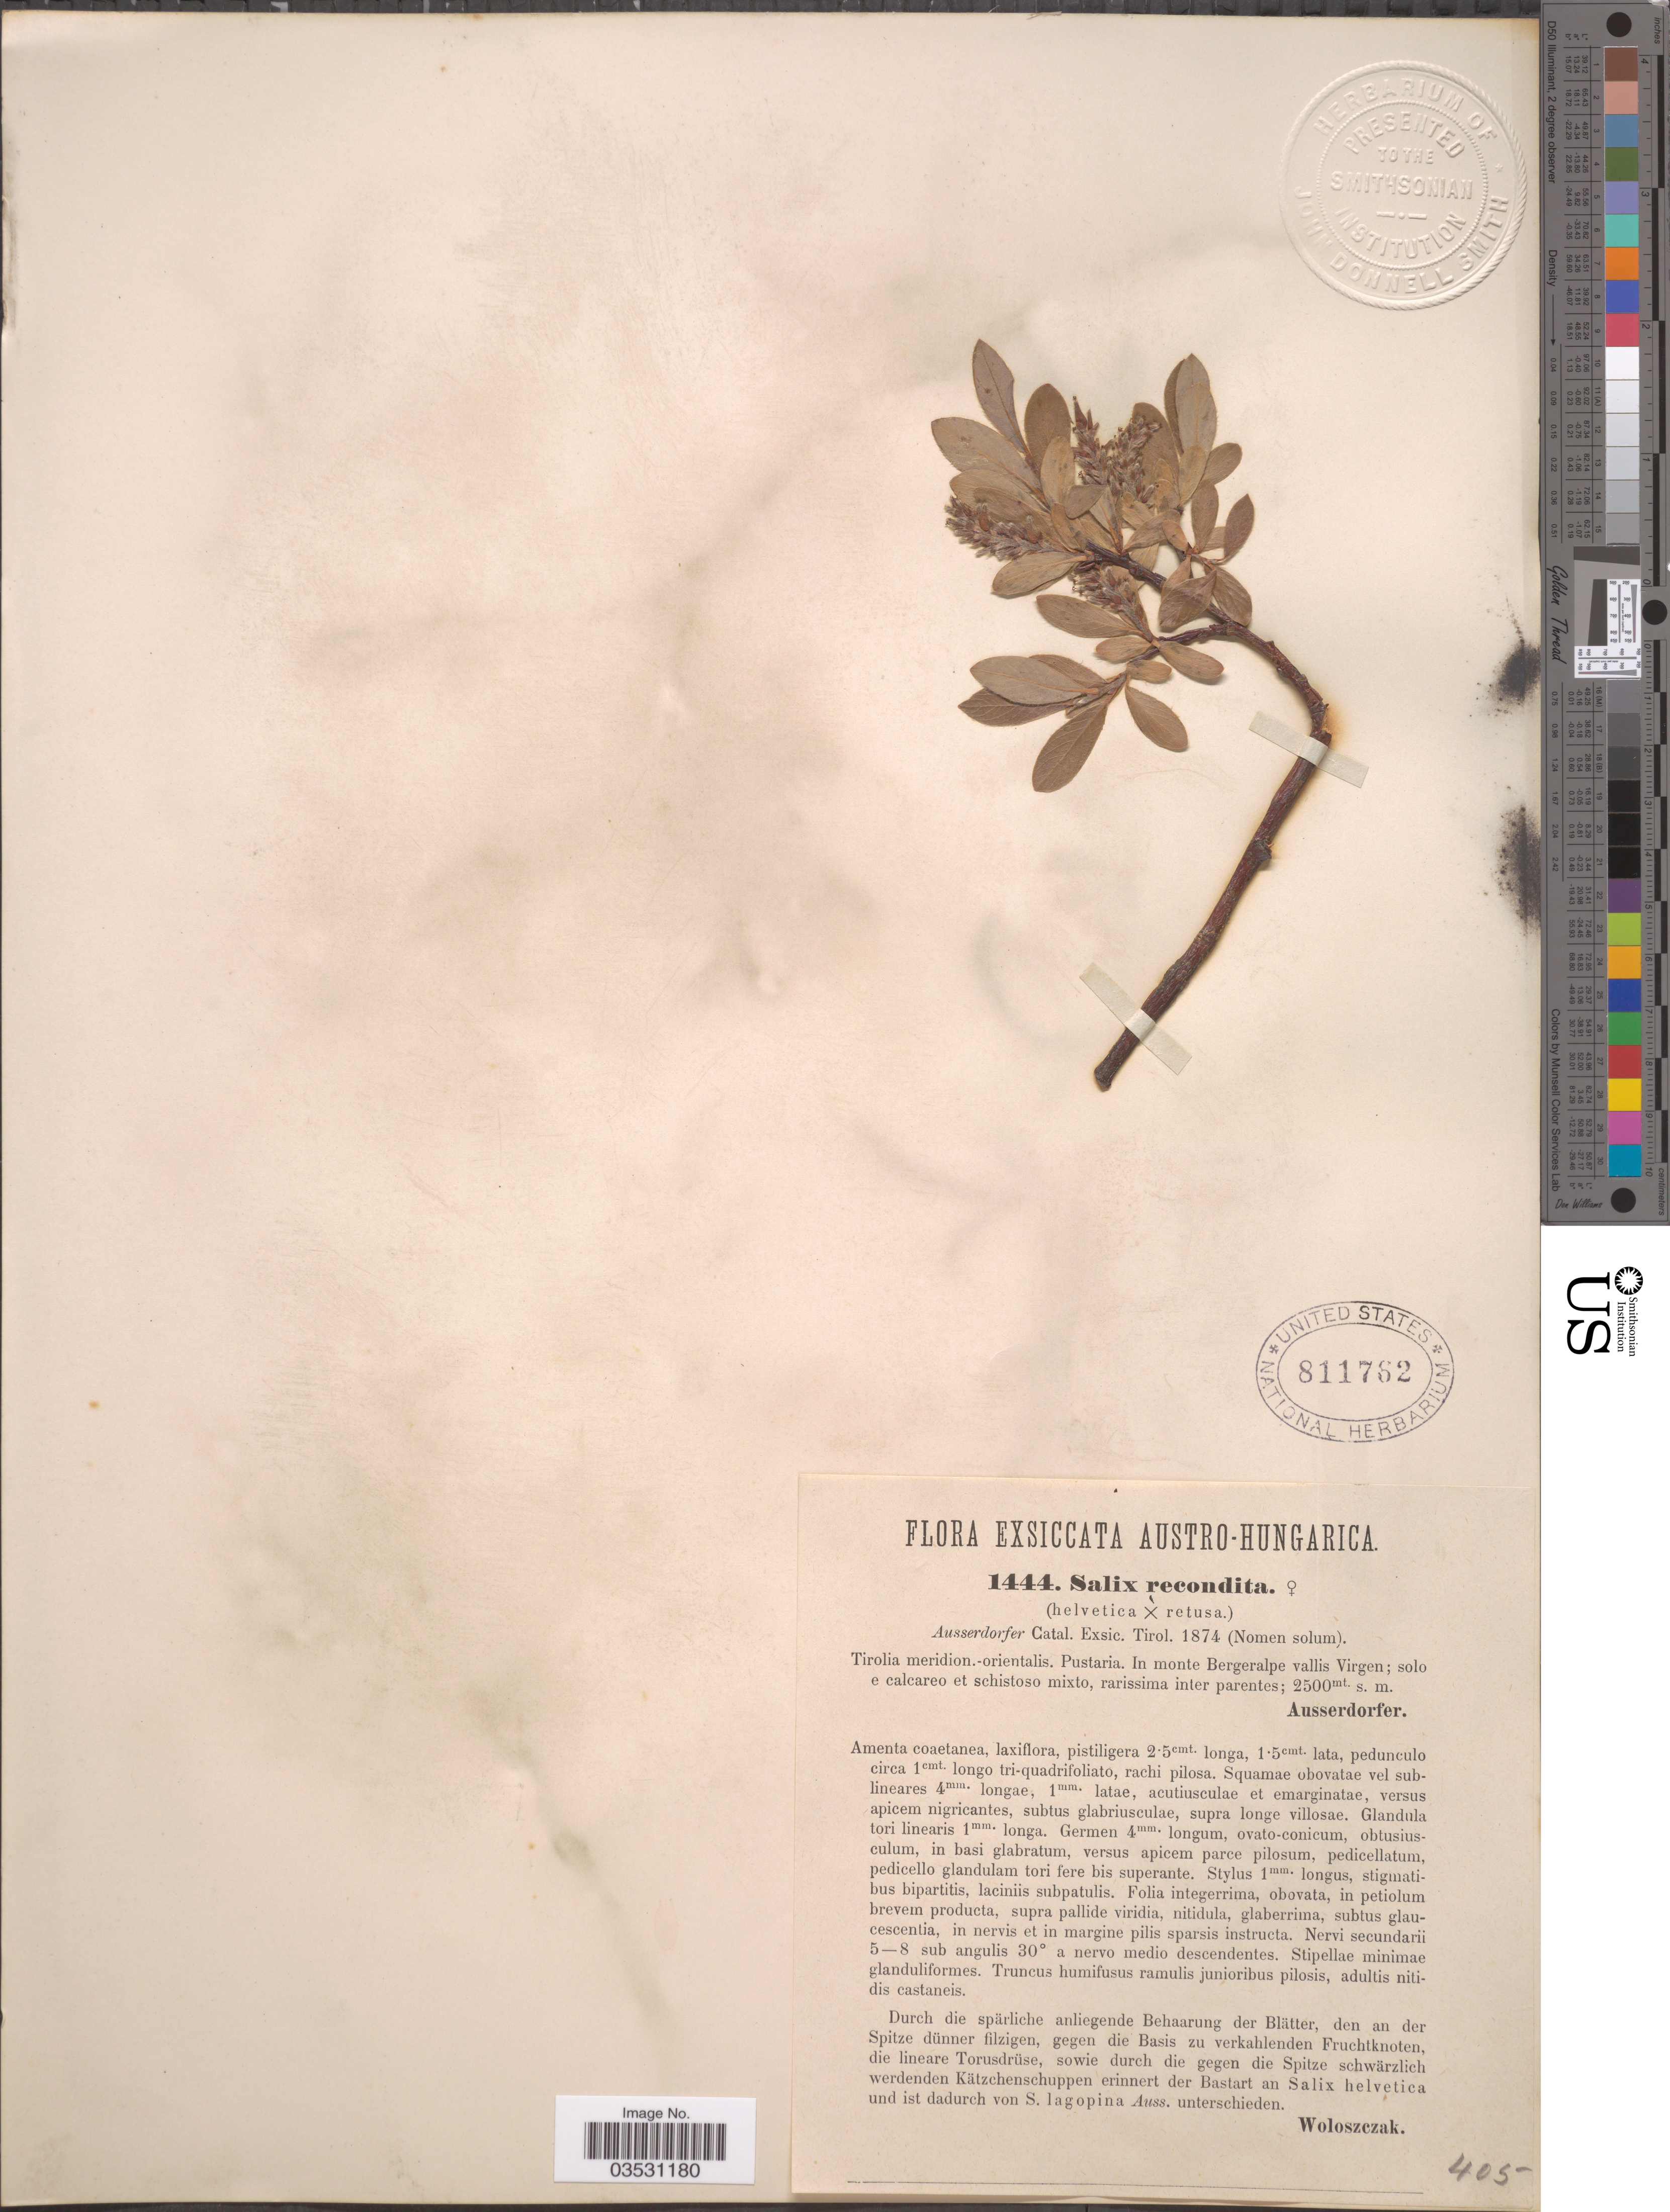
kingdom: Plantae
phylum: Tracheophyta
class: Magnoliopsida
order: Malpighiales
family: Salicaceae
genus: Salix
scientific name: Salix recondita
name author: Ausserd. ex A. Kern.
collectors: Ausserdorfer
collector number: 1444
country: Austria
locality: Austro-Hungarica. Tirolia meridion.-orientalis. Pustaria. In monte Bergeralpe vallis Virgen.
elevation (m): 2500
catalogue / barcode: US 811762